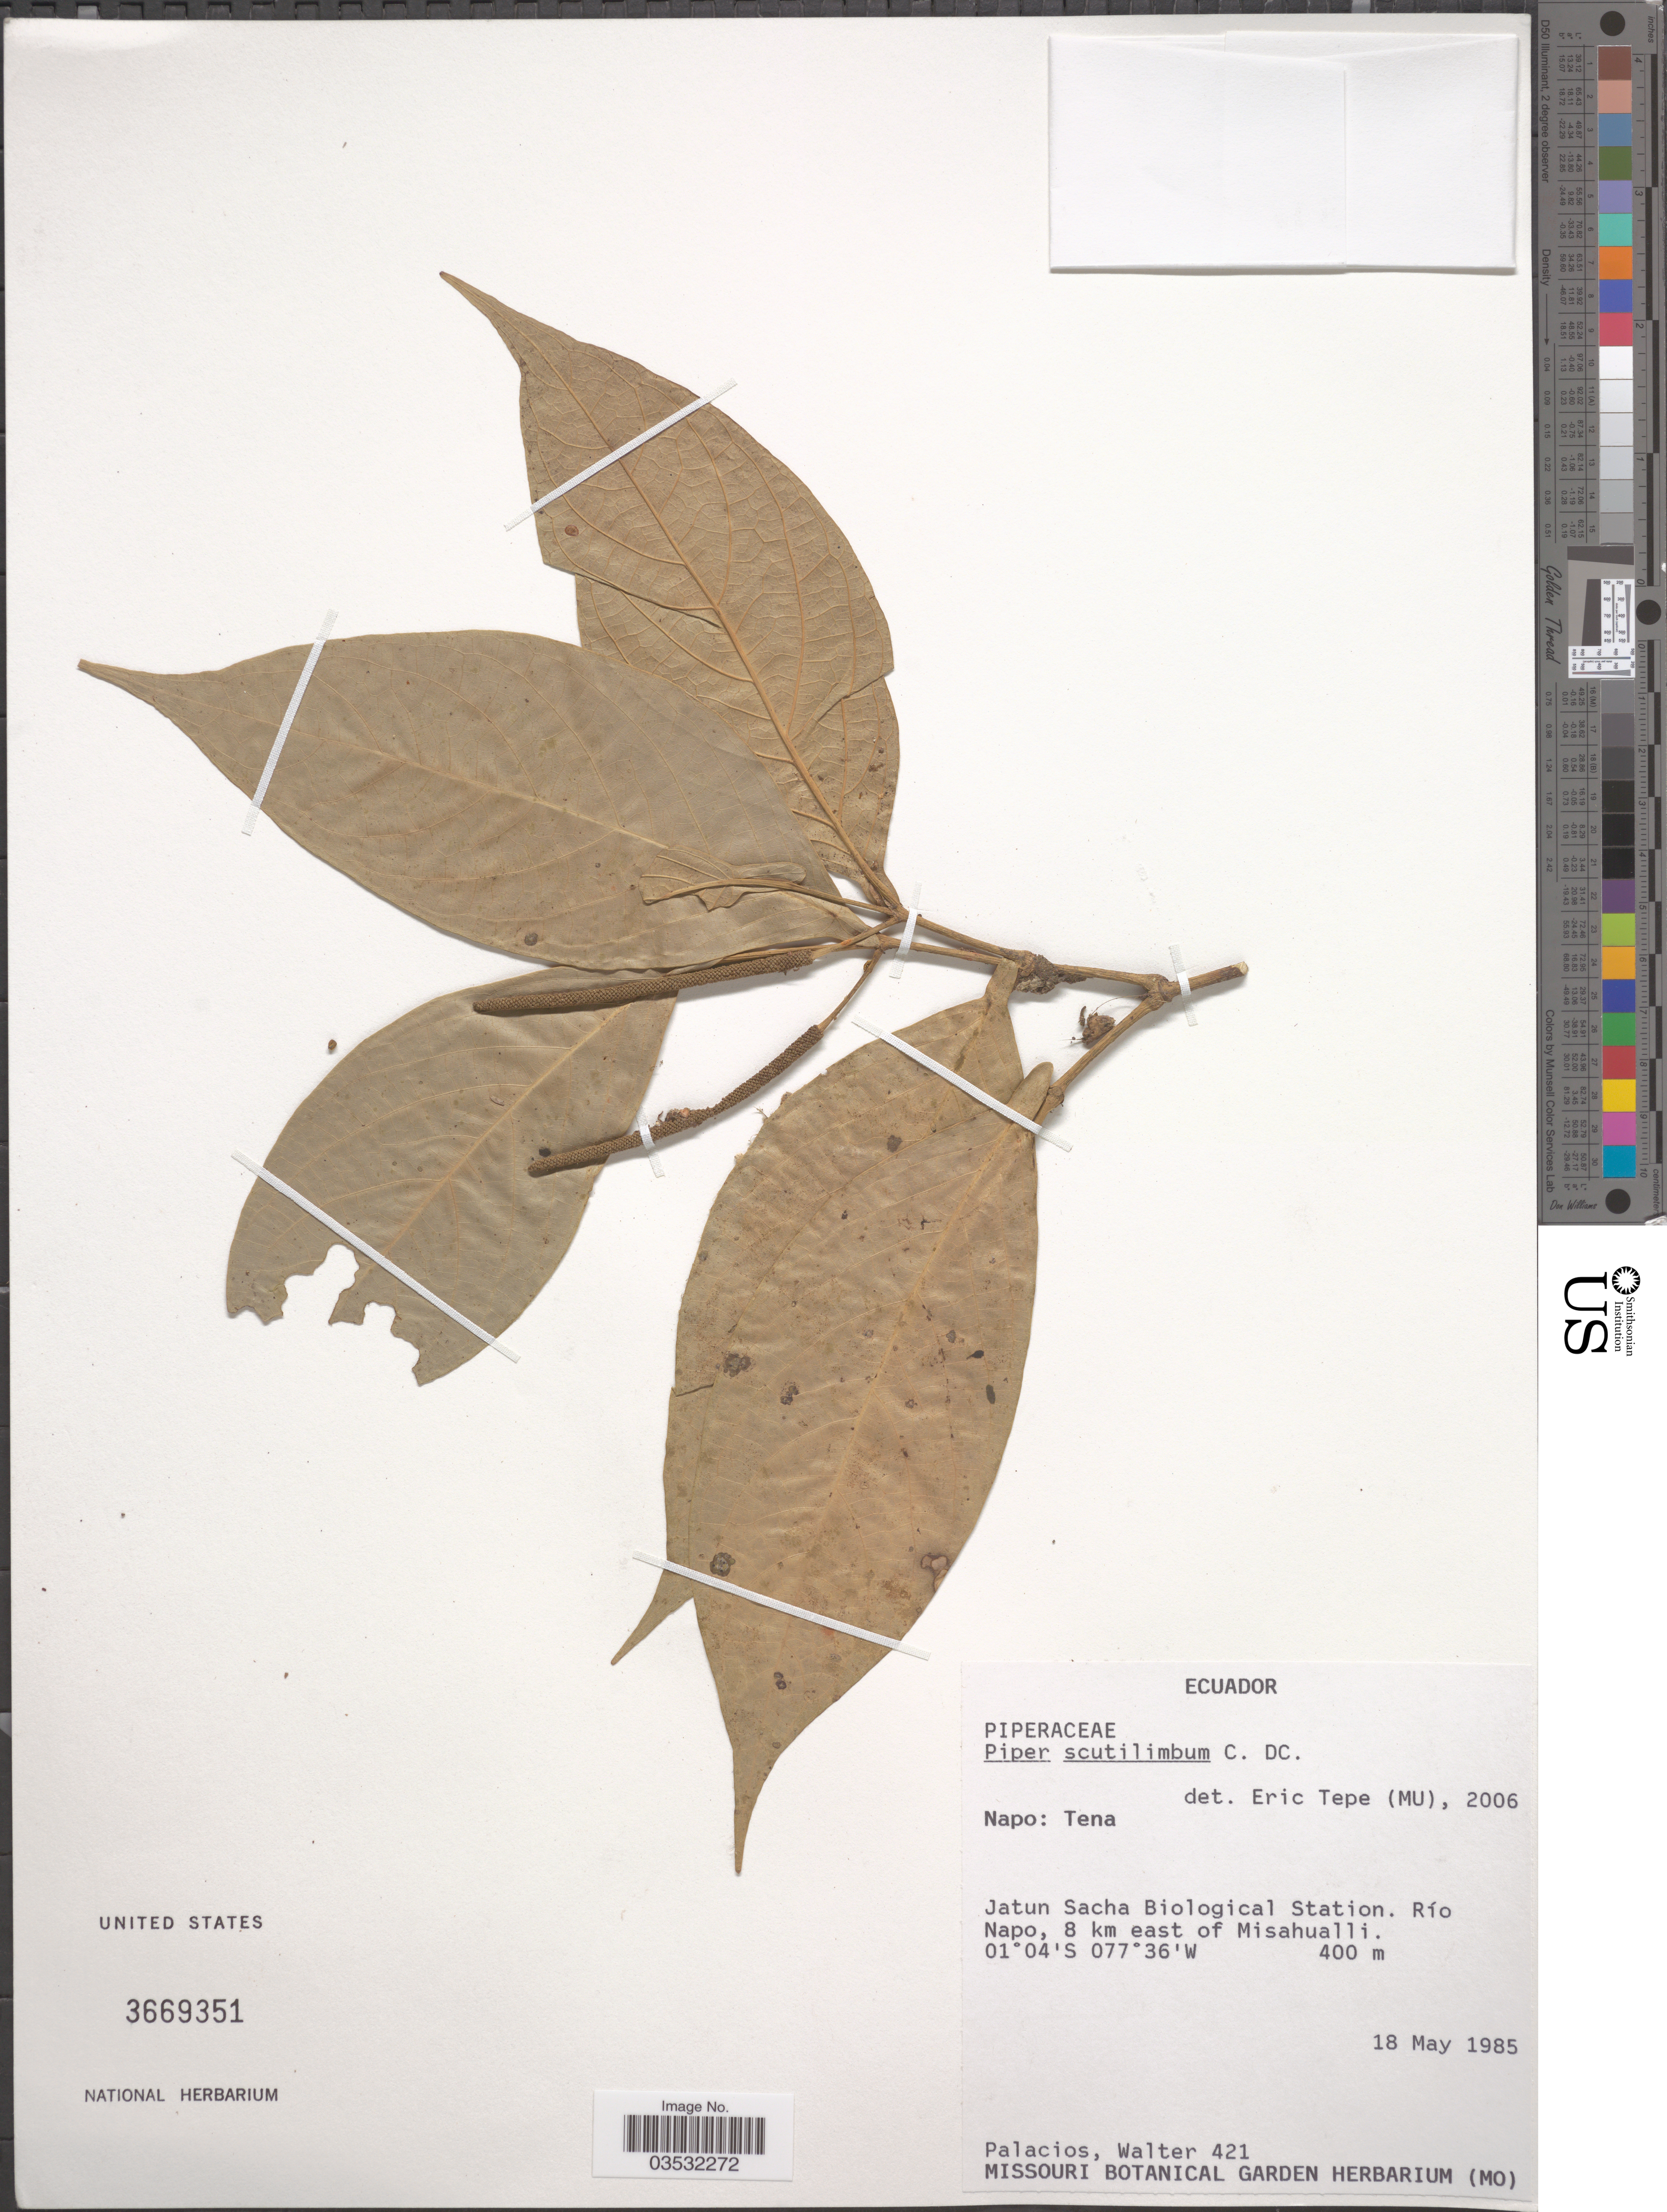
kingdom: Plantae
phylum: Tracheophyta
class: Magnoliopsida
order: Piperales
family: Piperaceae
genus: Piper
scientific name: Piper indiwasii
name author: W. Trujillo-C. & M.A. Jaram.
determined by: Jaramillo, M. Alejandra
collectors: Palacios, -- & -- Walter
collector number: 421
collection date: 1985-05-18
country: Ecuador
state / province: Napo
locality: Tena. Jatun Sacha Biological Station. Río Napo, 8 km east of Misahualli.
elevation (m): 400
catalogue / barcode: US 3669351